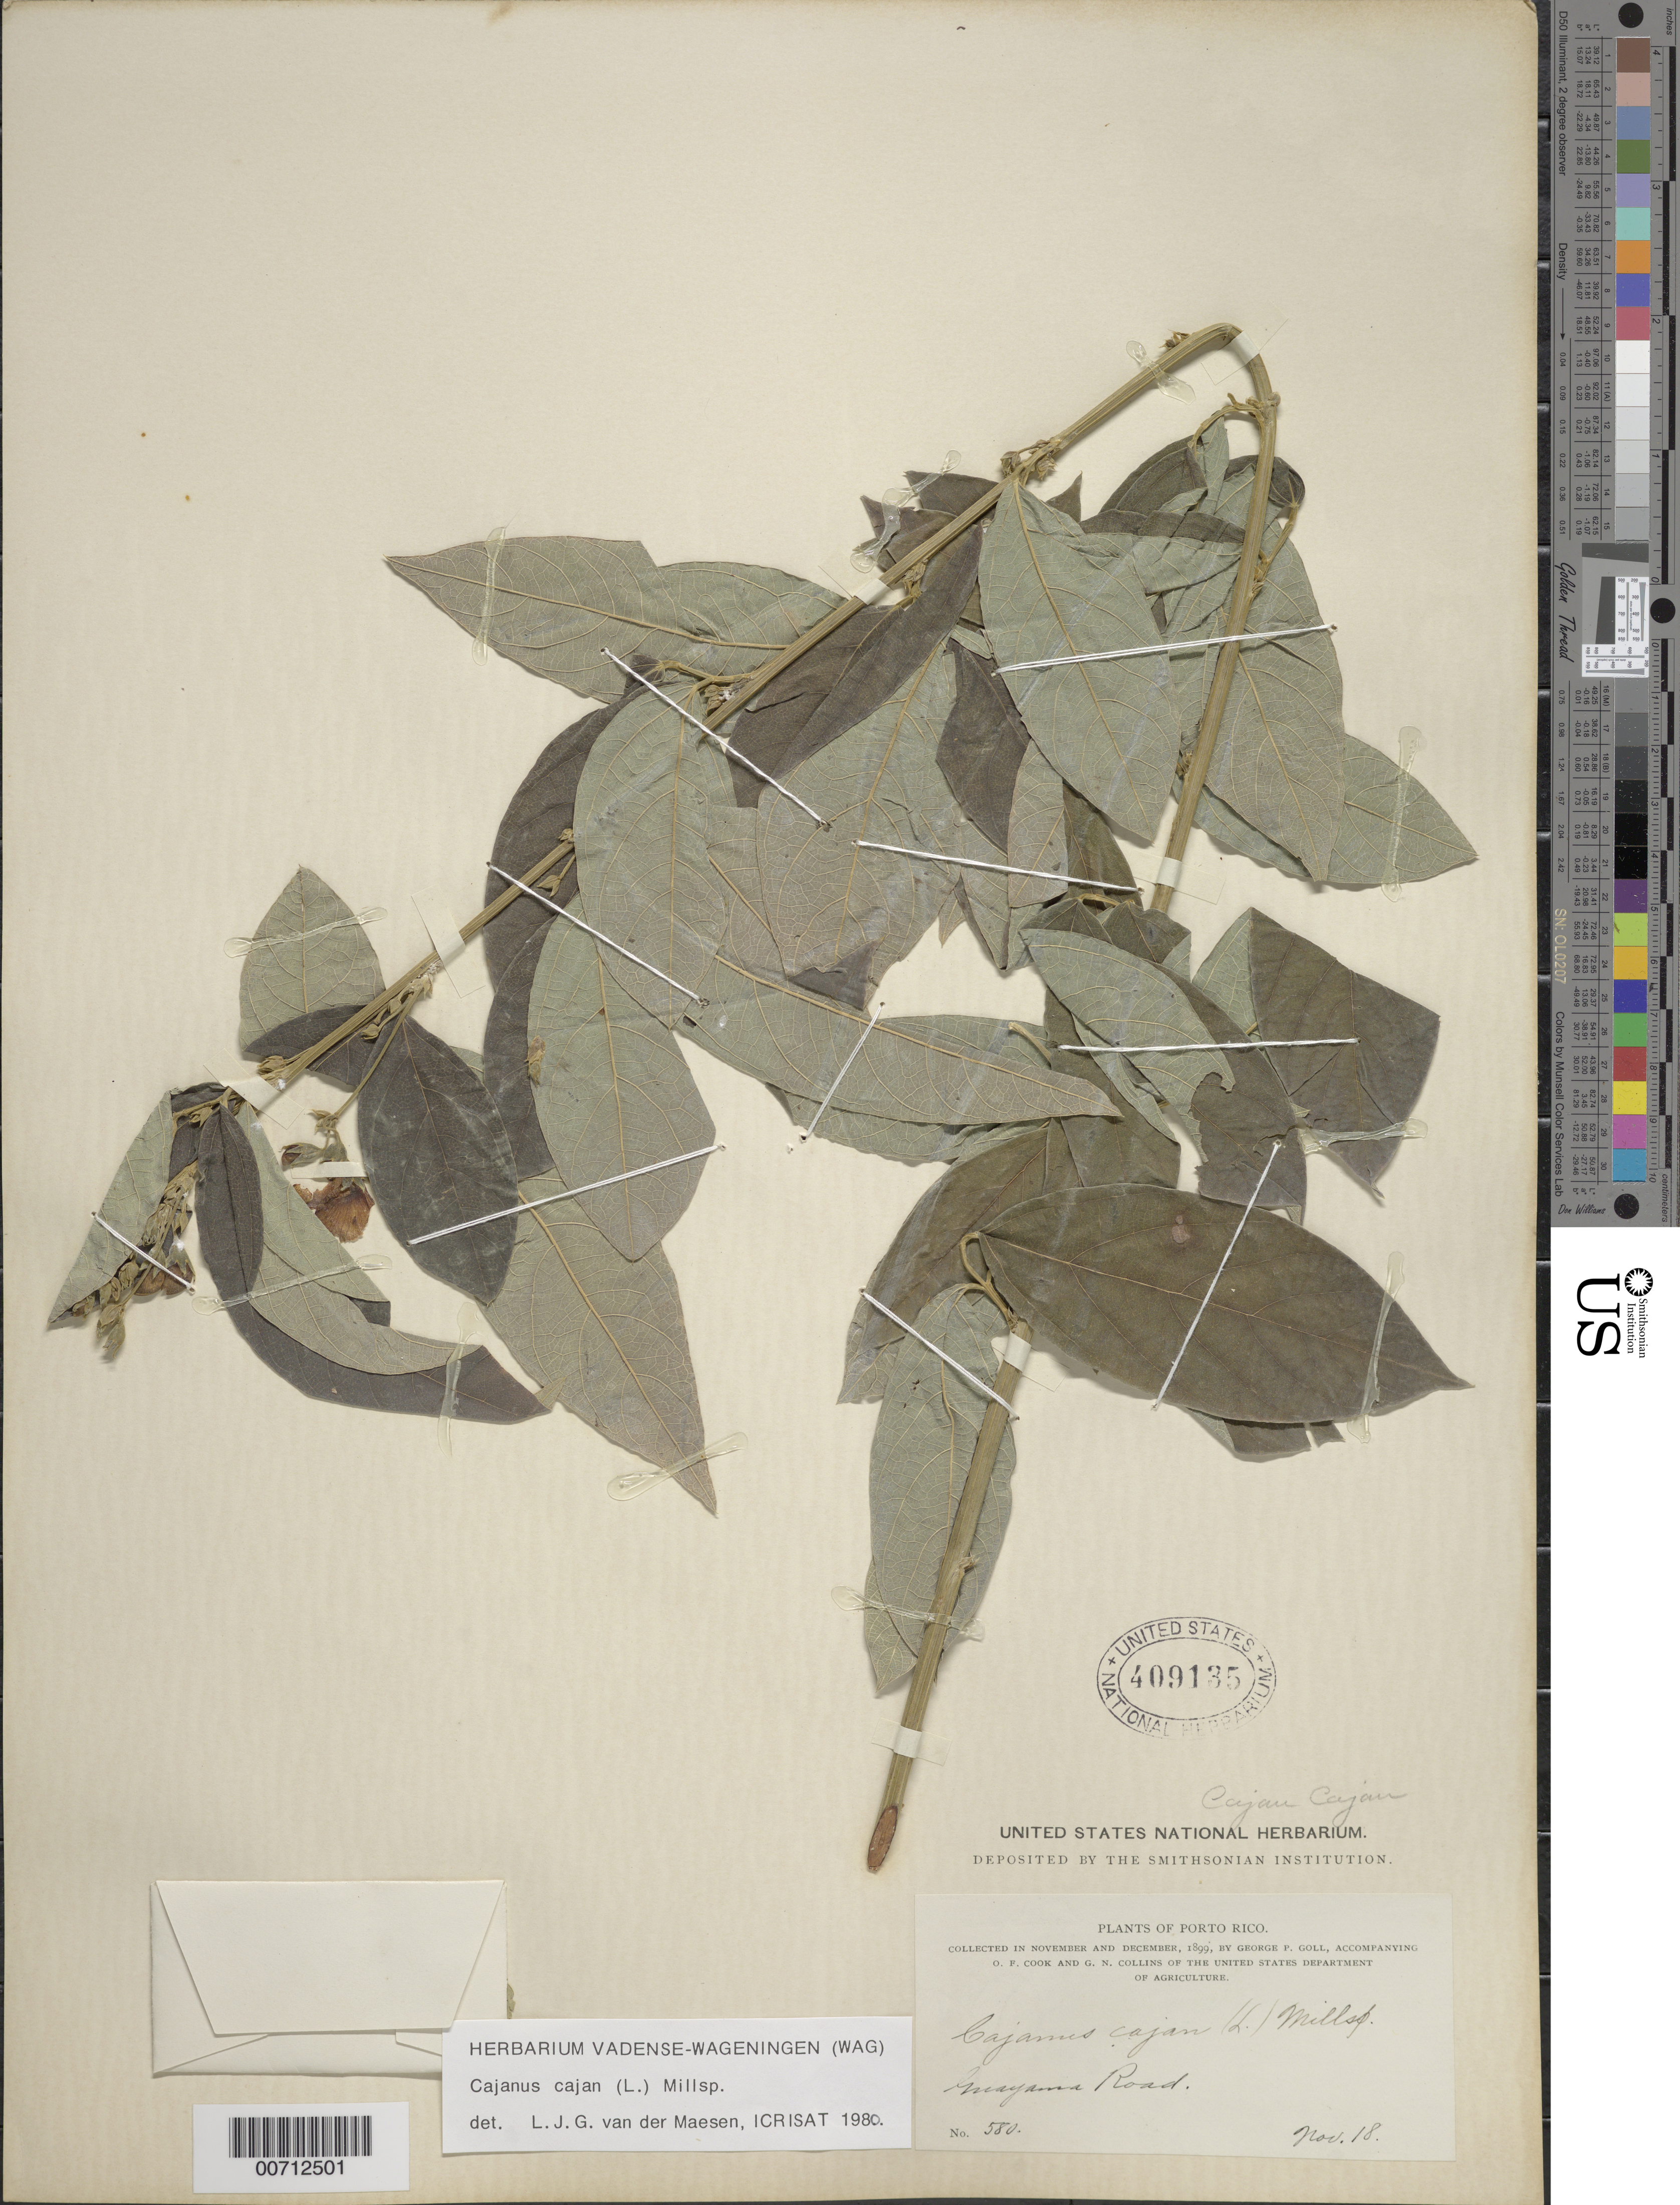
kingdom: Plantae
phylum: Tracheophyta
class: Magnoliopsida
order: Fabales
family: Fabaceae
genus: Cajanus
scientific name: Cajanus cajan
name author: (L.) Huth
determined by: Van Der Maesen, L. J. G., (WAG), Wageningen University (Netherlands)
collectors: G. Goll, O. F. Cook & G. Collins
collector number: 580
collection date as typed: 18 Nov 1899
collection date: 1899-11-18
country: Puerto Rico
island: Greater Antilles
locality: Guayama Rd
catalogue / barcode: US 409135